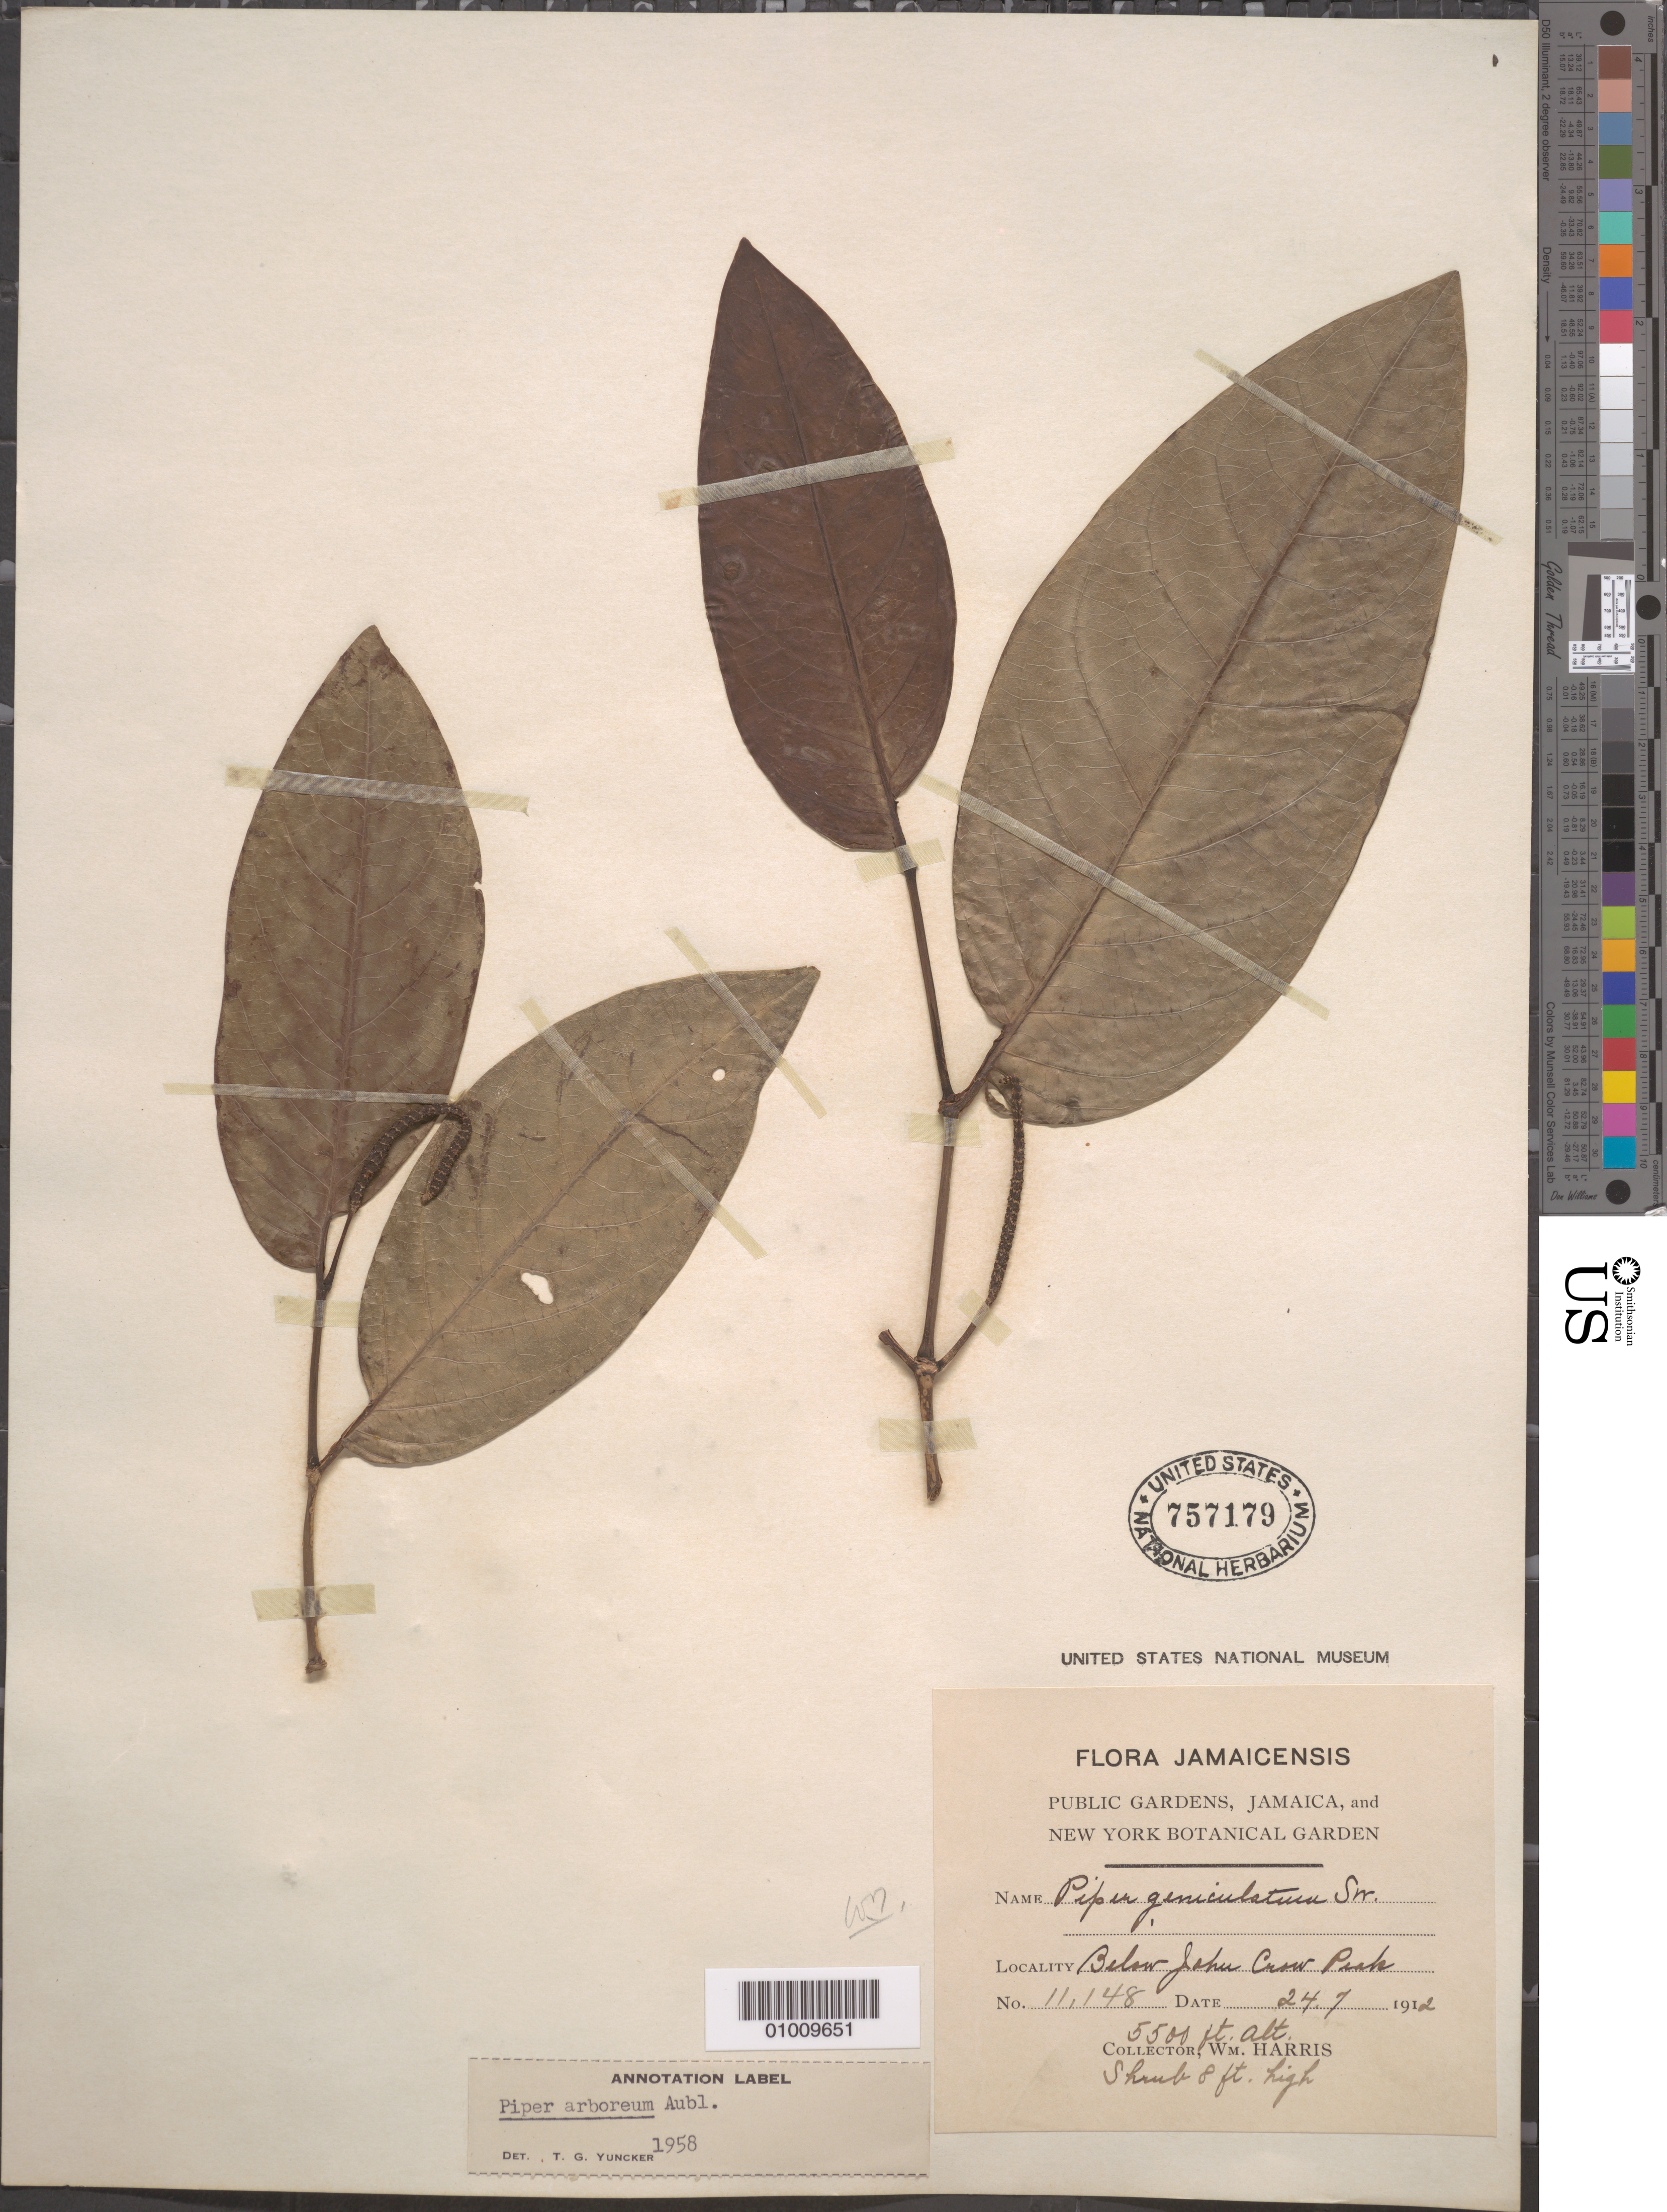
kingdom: Plantae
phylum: Tracheophyta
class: Magnoliopsida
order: Piperales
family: Piperaceae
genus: Piper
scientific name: Piper arboreum var. arboreum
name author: Aubl.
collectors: W. Harris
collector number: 11148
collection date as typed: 24 Jul 1912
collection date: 1912-07-24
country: Jamaica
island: Jamaica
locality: Belair John Crow Path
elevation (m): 1676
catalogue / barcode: US 757179